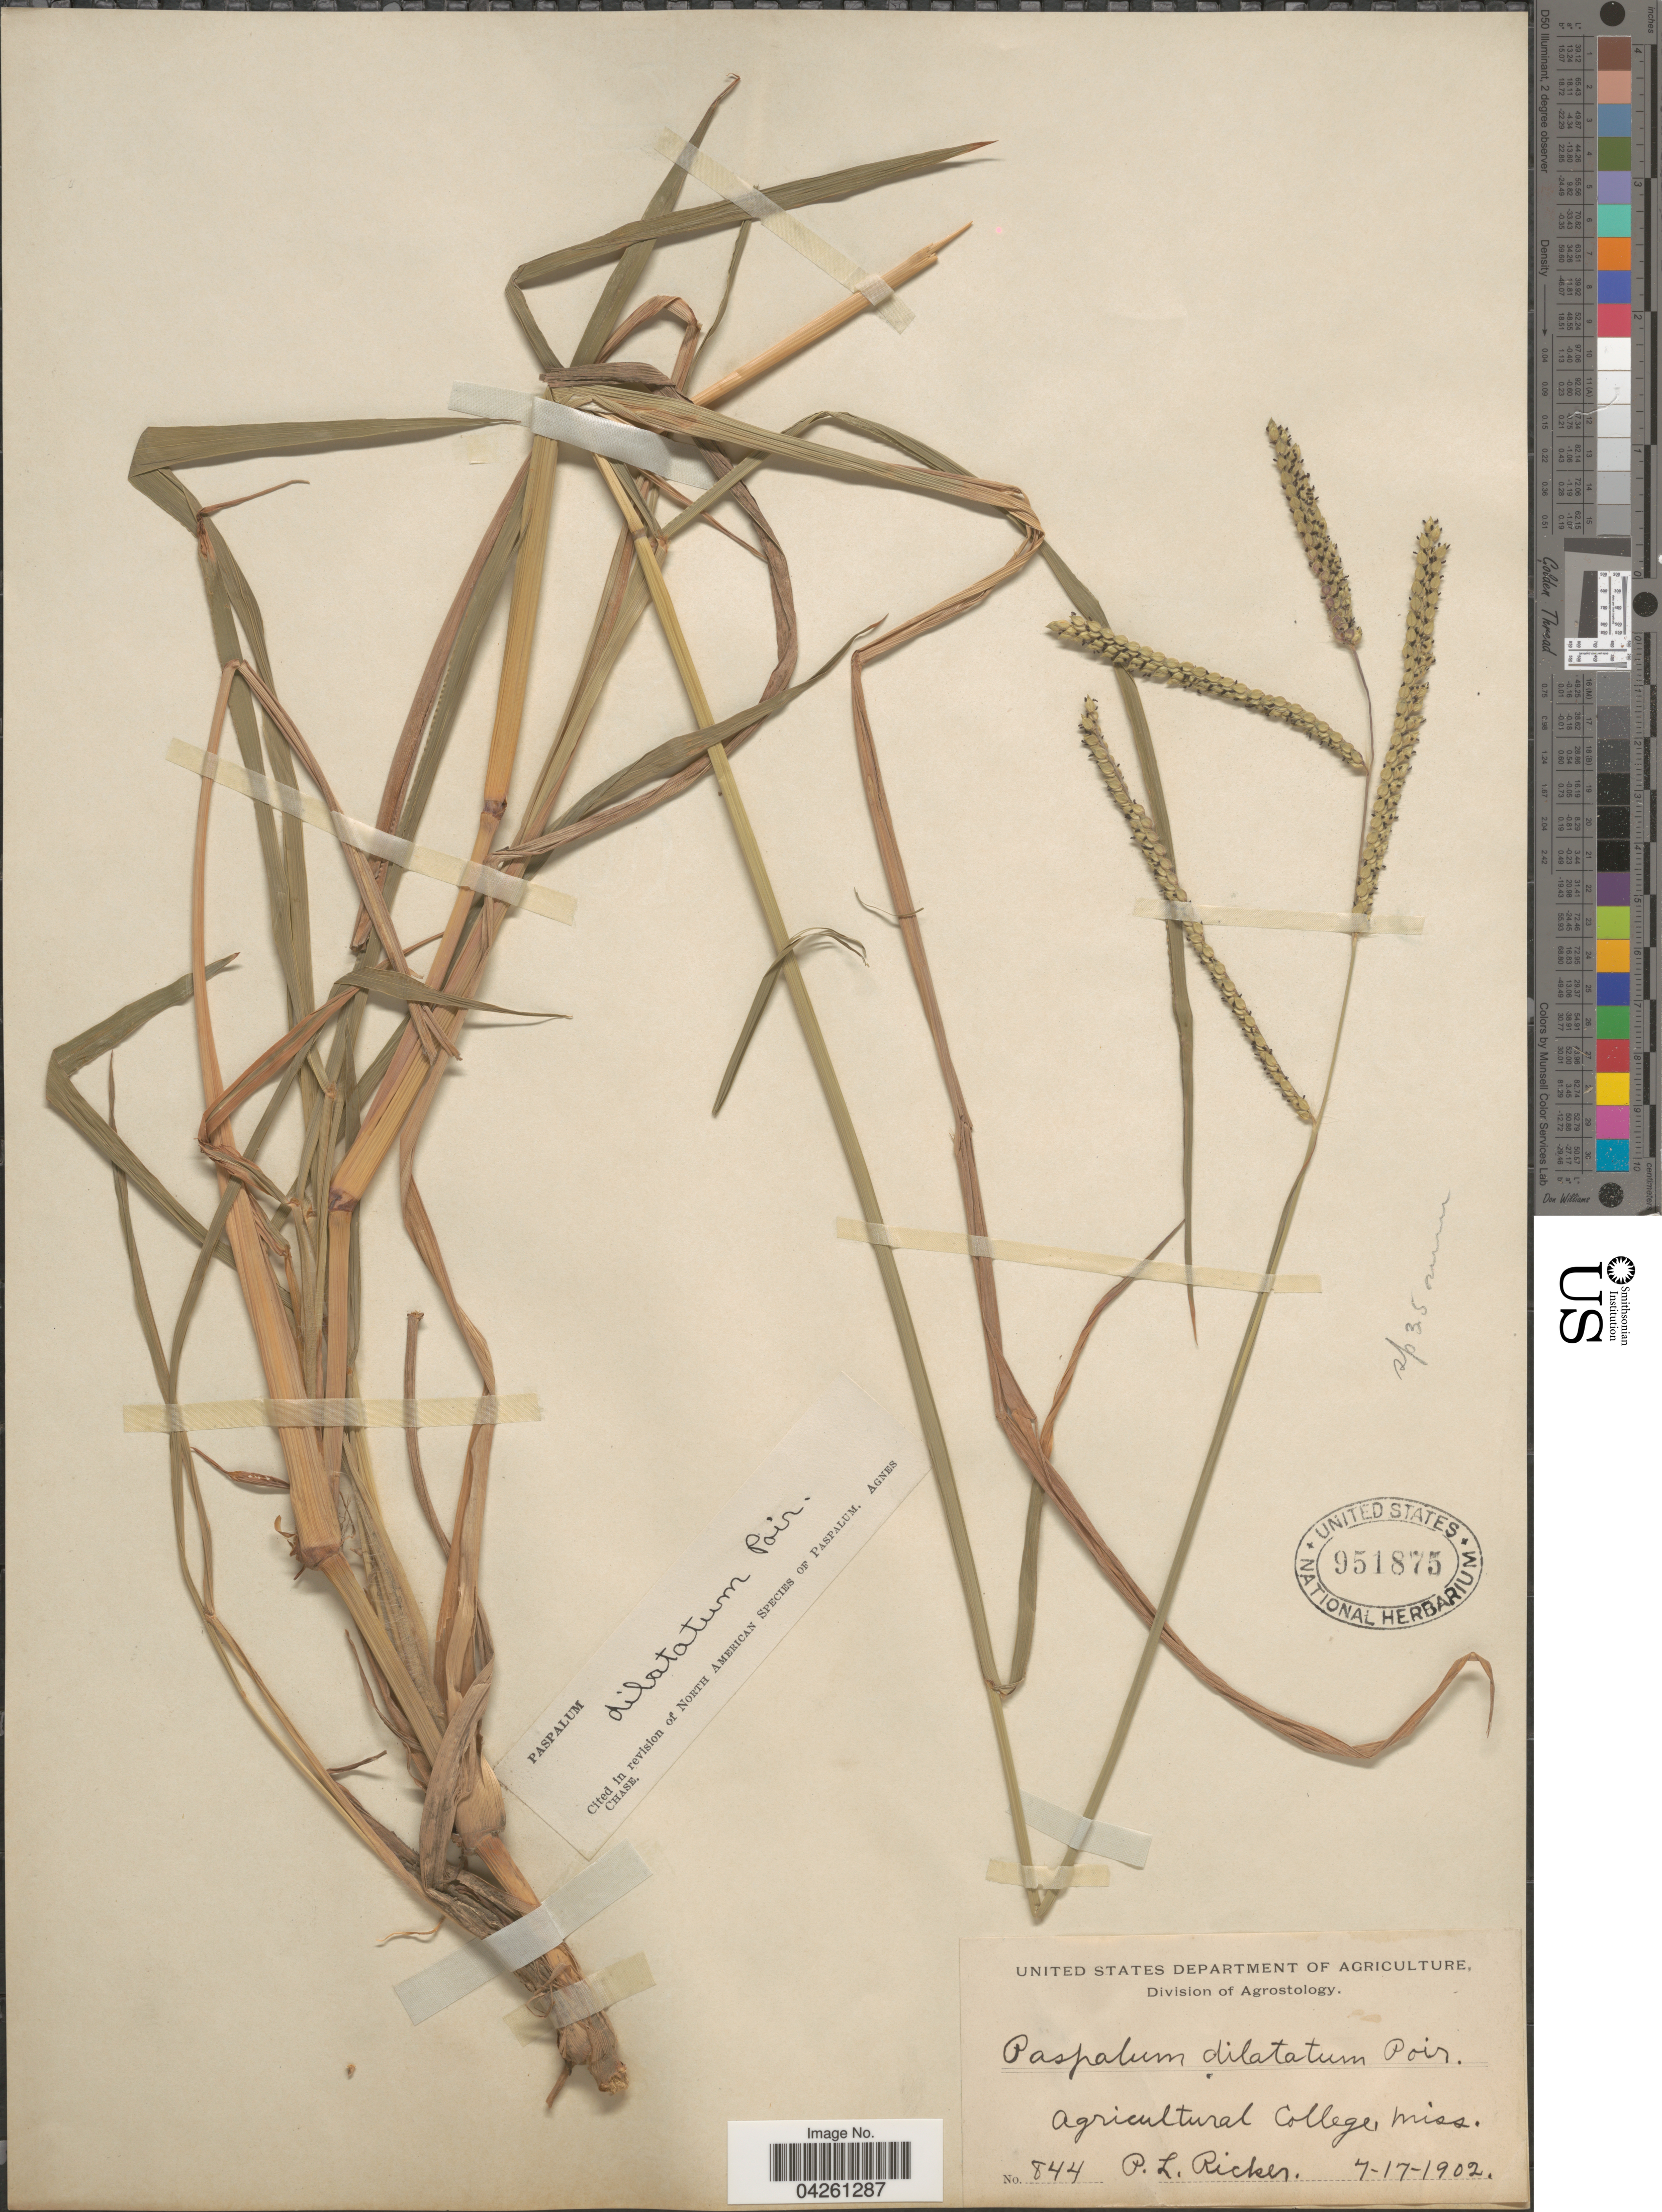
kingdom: Plantae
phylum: Tracheophyta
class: Liliopsida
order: Poales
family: Poaceae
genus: Paspalum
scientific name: Paspalum dilatatum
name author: Poir.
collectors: P. Ricker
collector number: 844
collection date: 1902-07-17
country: United States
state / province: Mississippi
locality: Agricultural College.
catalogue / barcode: US 951875